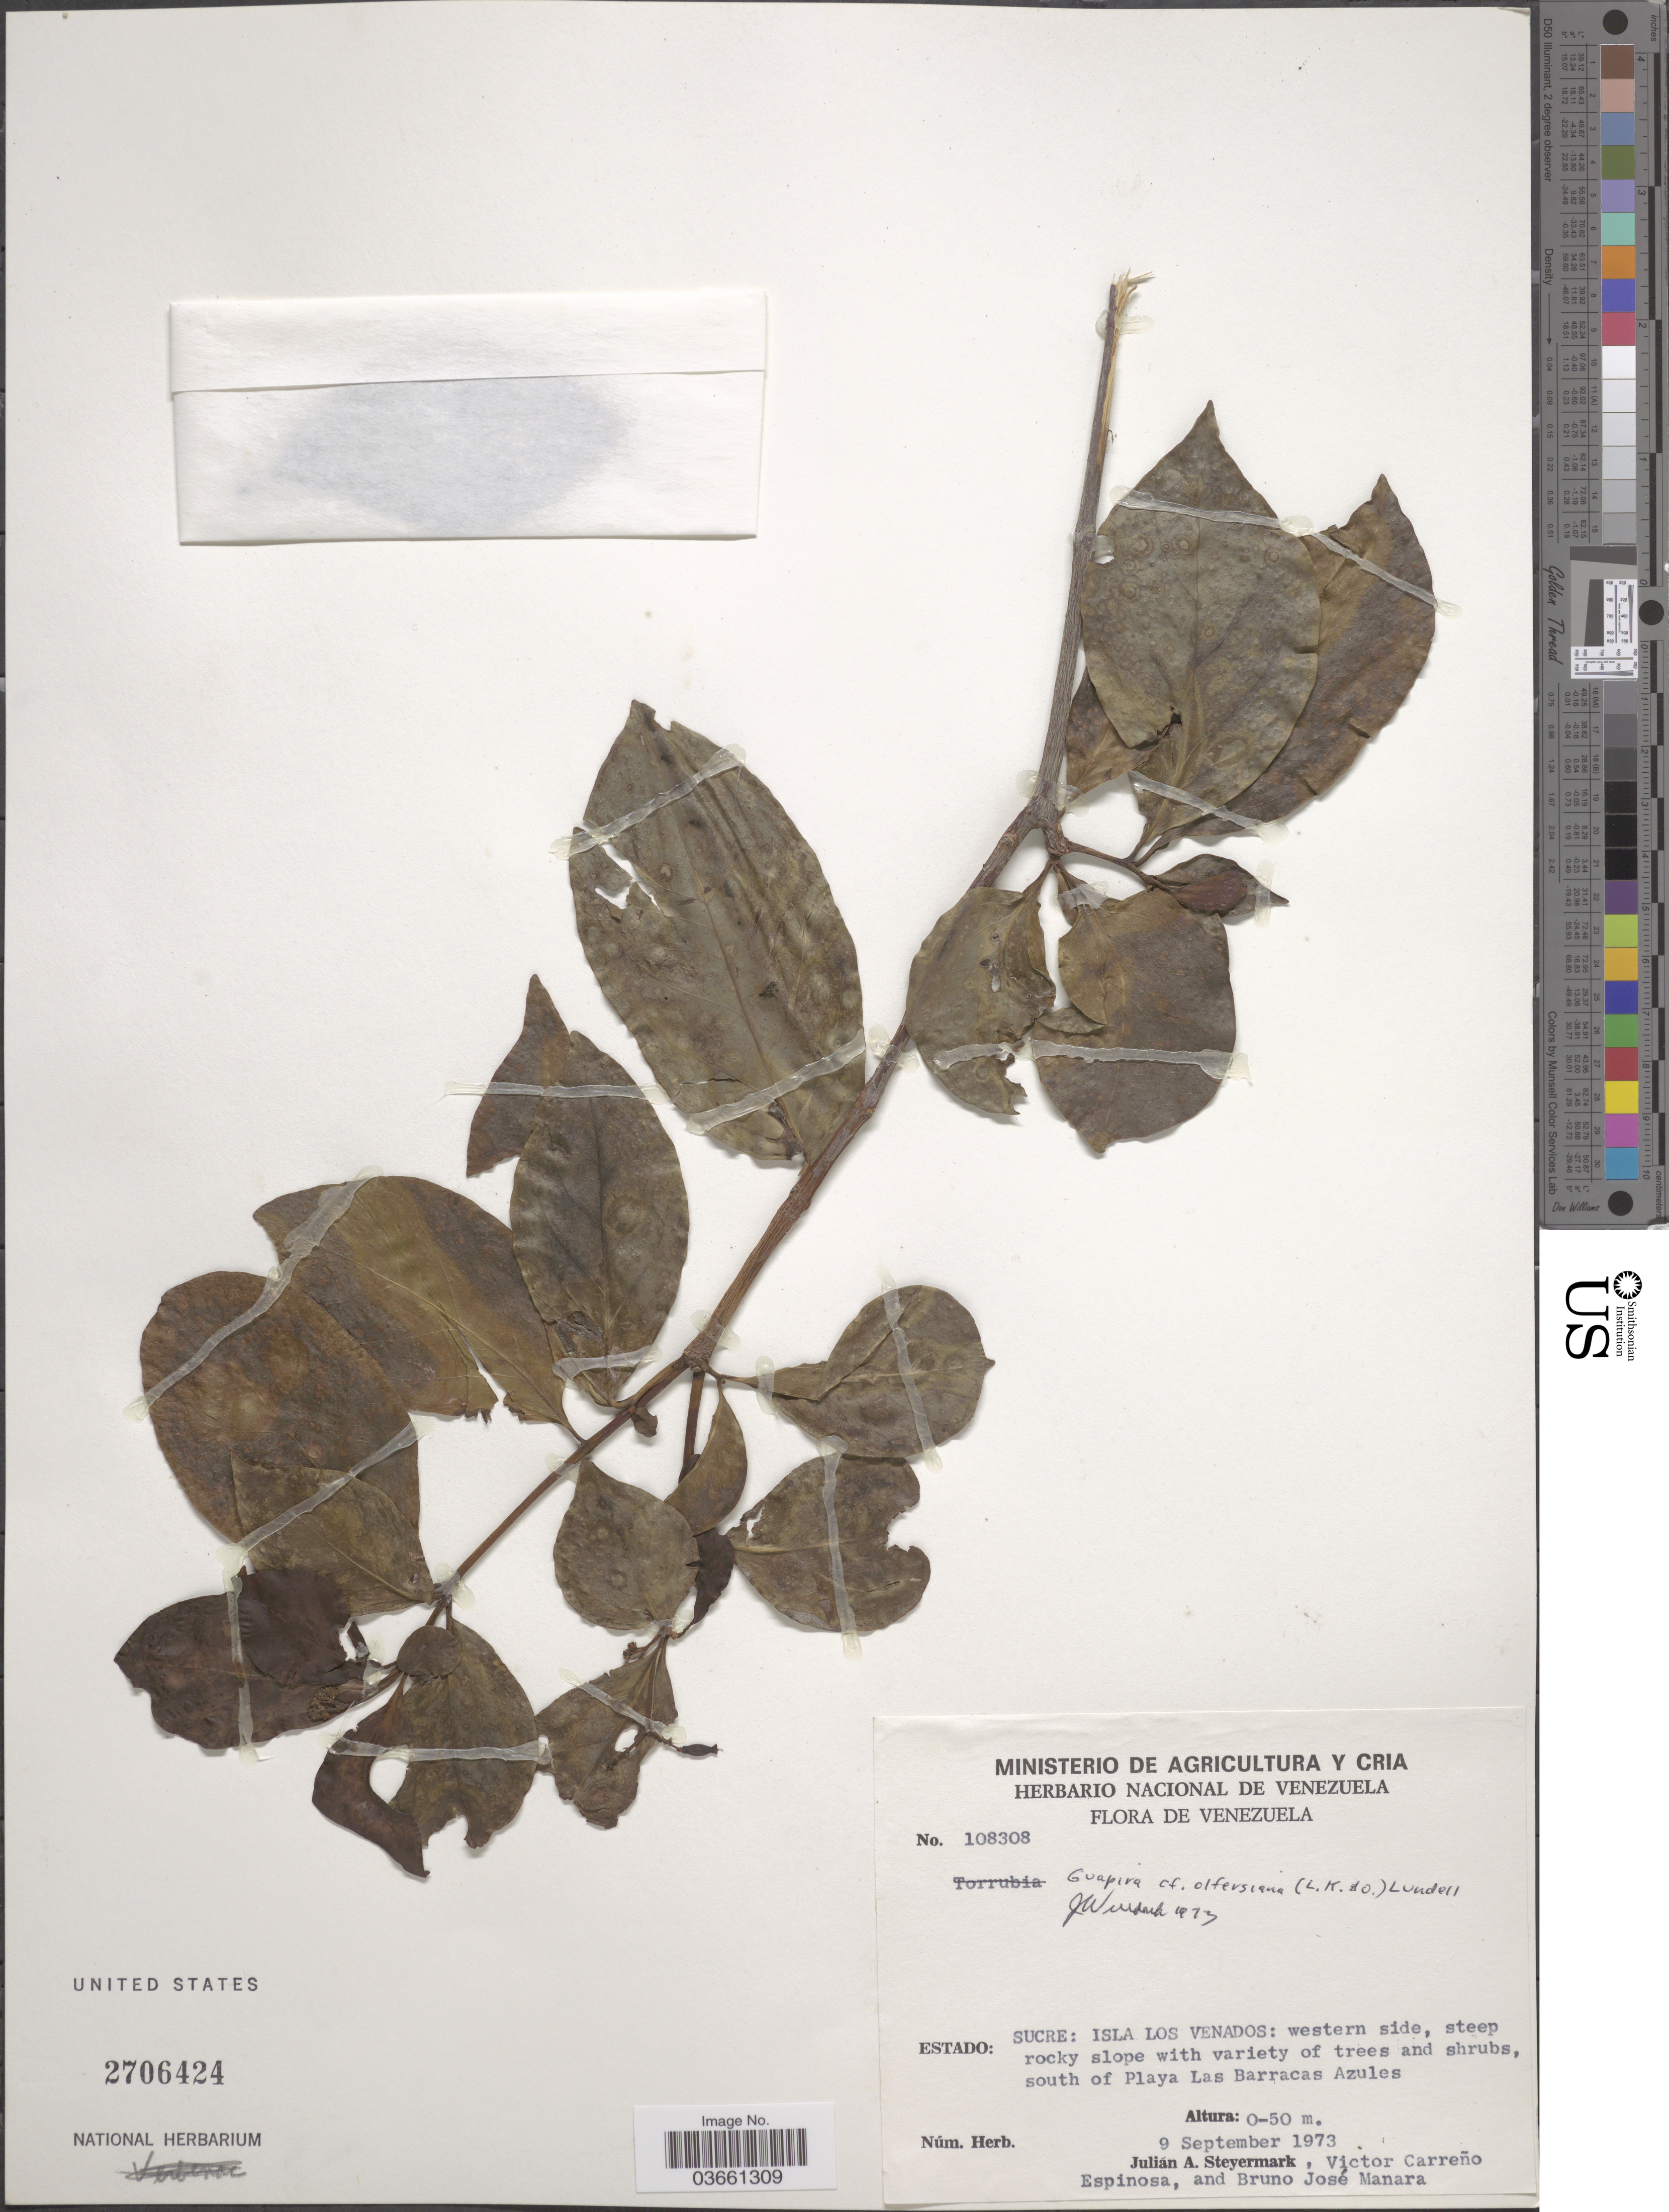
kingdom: Plantae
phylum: Tracheophyta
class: Magnoliopsida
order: Caryophyllales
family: Nyctaginaceae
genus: Guapira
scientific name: Guapira opposita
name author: (Vell.) Reitz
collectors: J. Steyermark, V. Carreño E. & B. Manara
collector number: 108308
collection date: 1973-09-09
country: Venezuela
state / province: Sucre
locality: Isla Los Venados: western side, steep rocky slope with variety of trees and shrubs, south of Playa Las Barracas Azules.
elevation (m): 0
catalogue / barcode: US 2706424